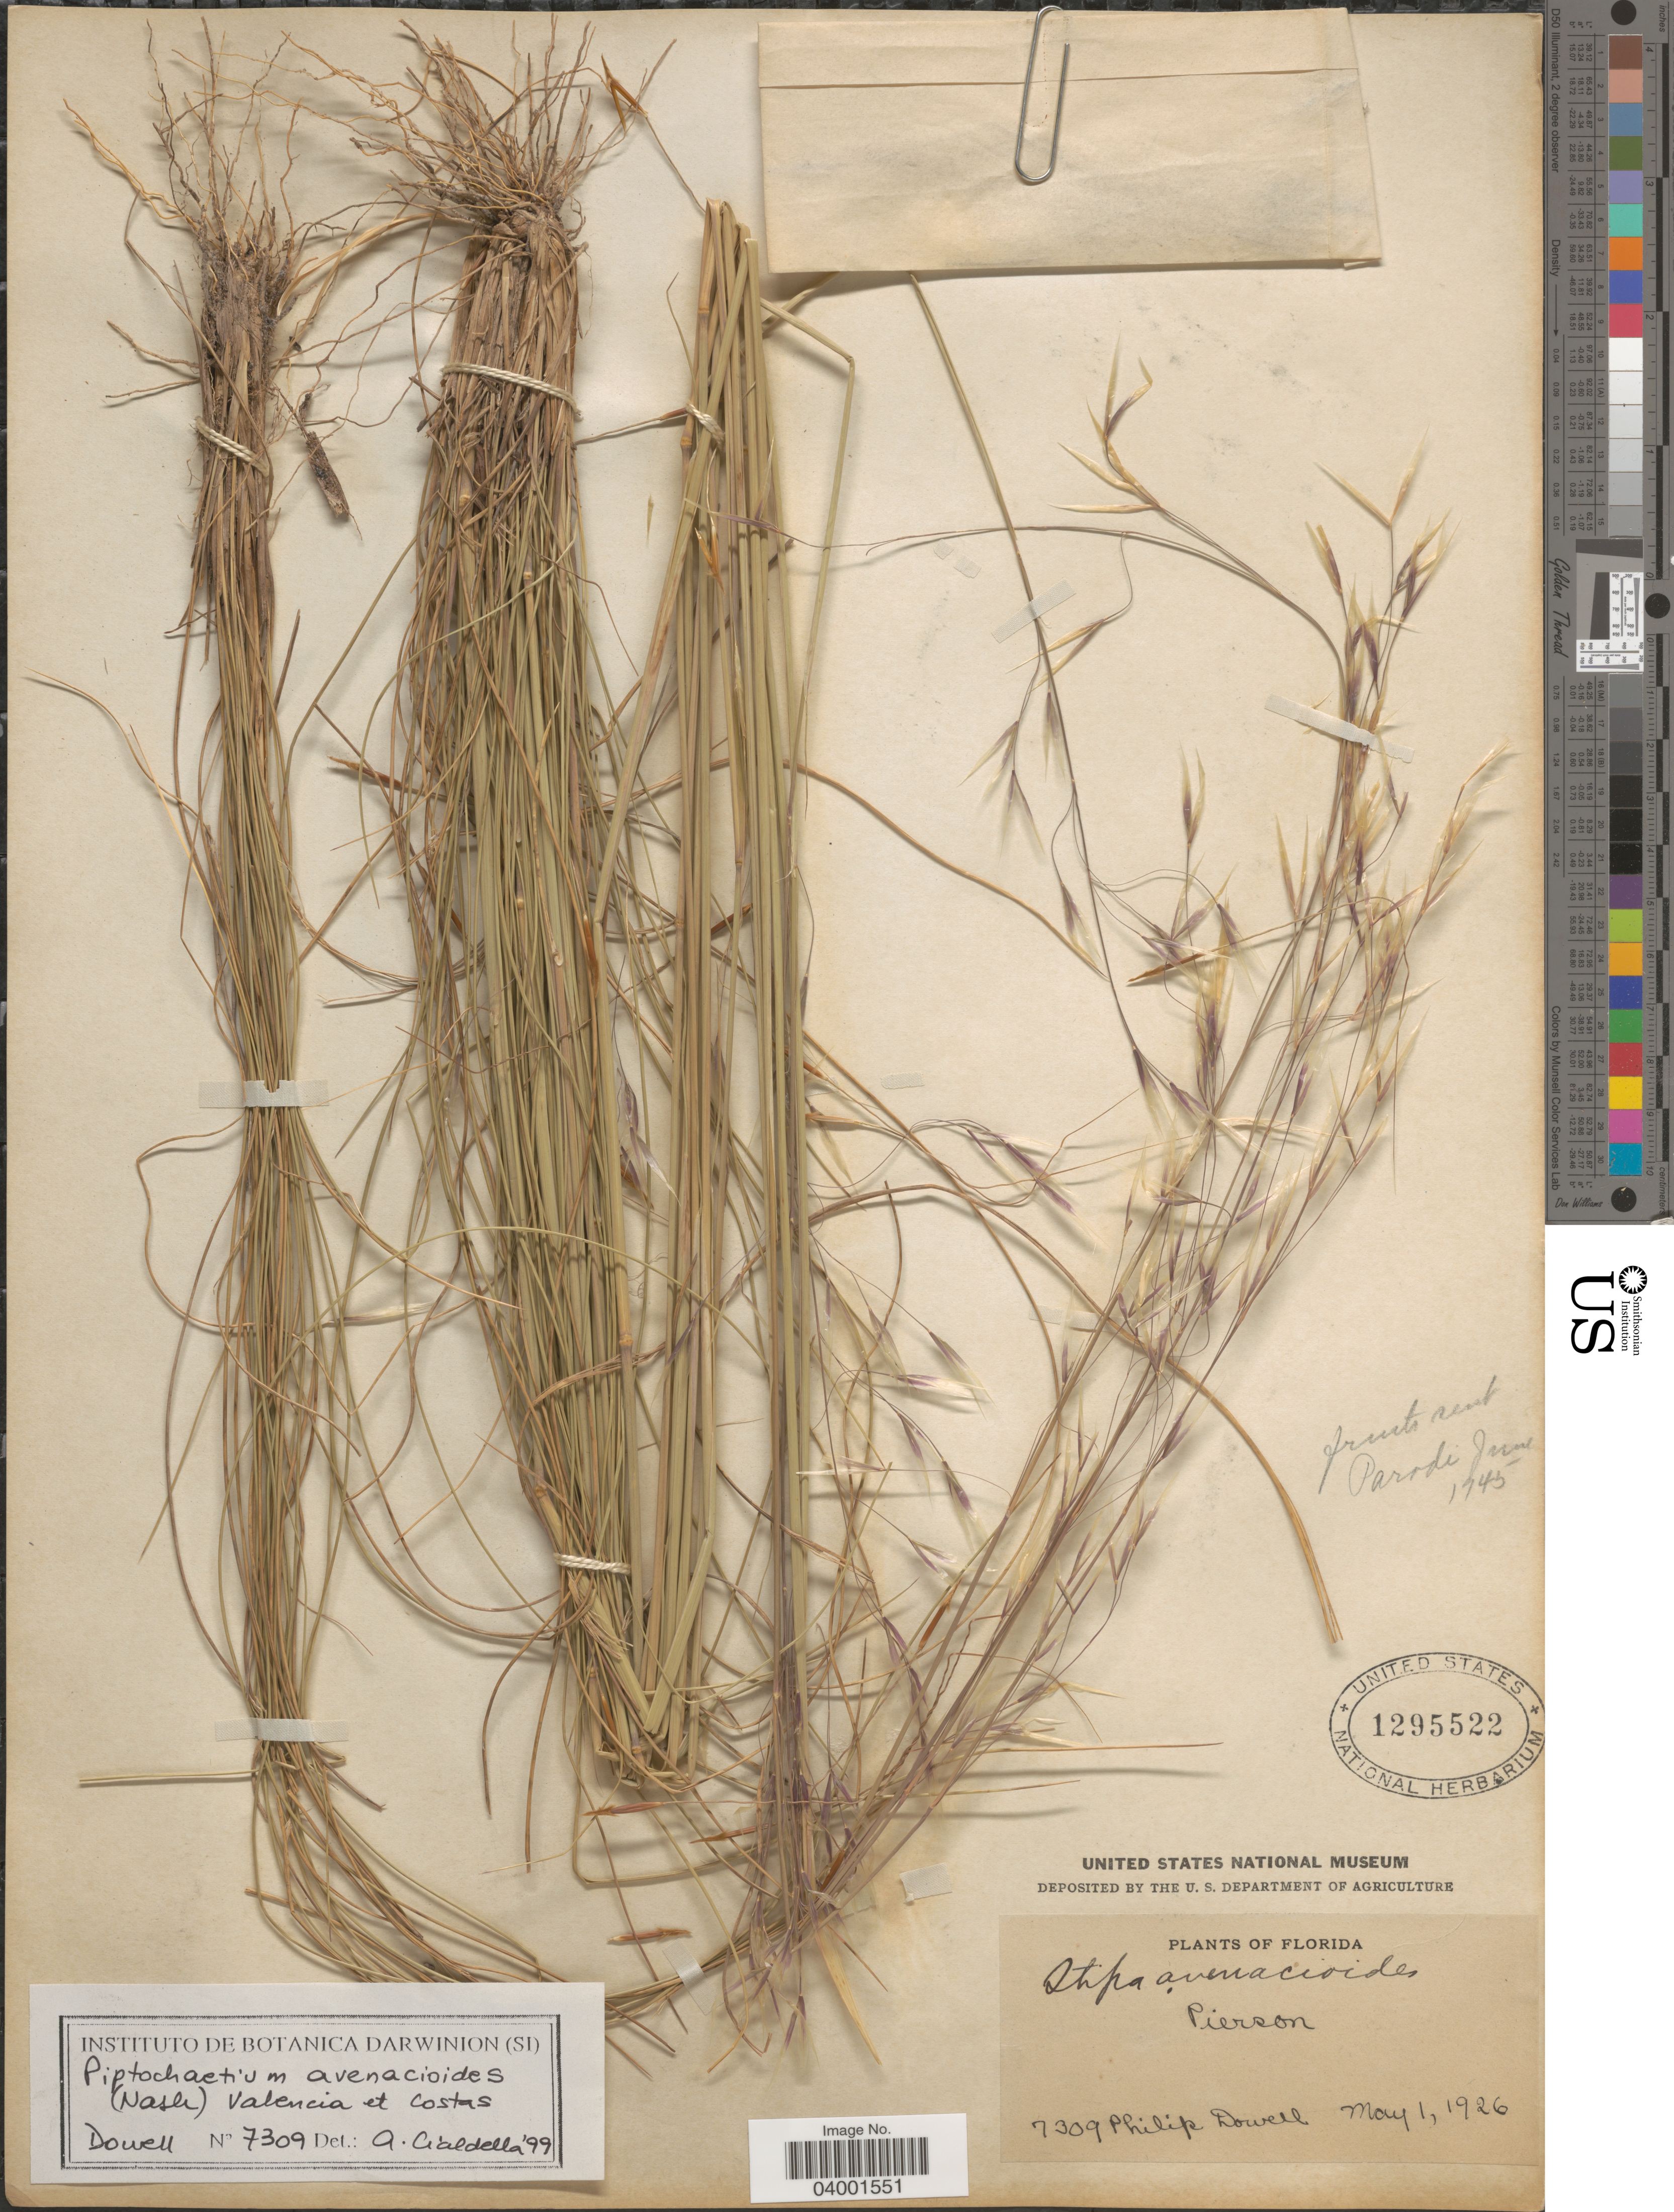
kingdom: Plantae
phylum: Tracheophyta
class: Liliopsida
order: Poales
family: Poaceae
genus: Stipa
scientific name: Stipa avenacioides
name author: Nash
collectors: P. Dowell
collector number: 7309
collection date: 1926-05-01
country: United States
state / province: Florida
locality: Pierson.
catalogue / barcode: US 1295522